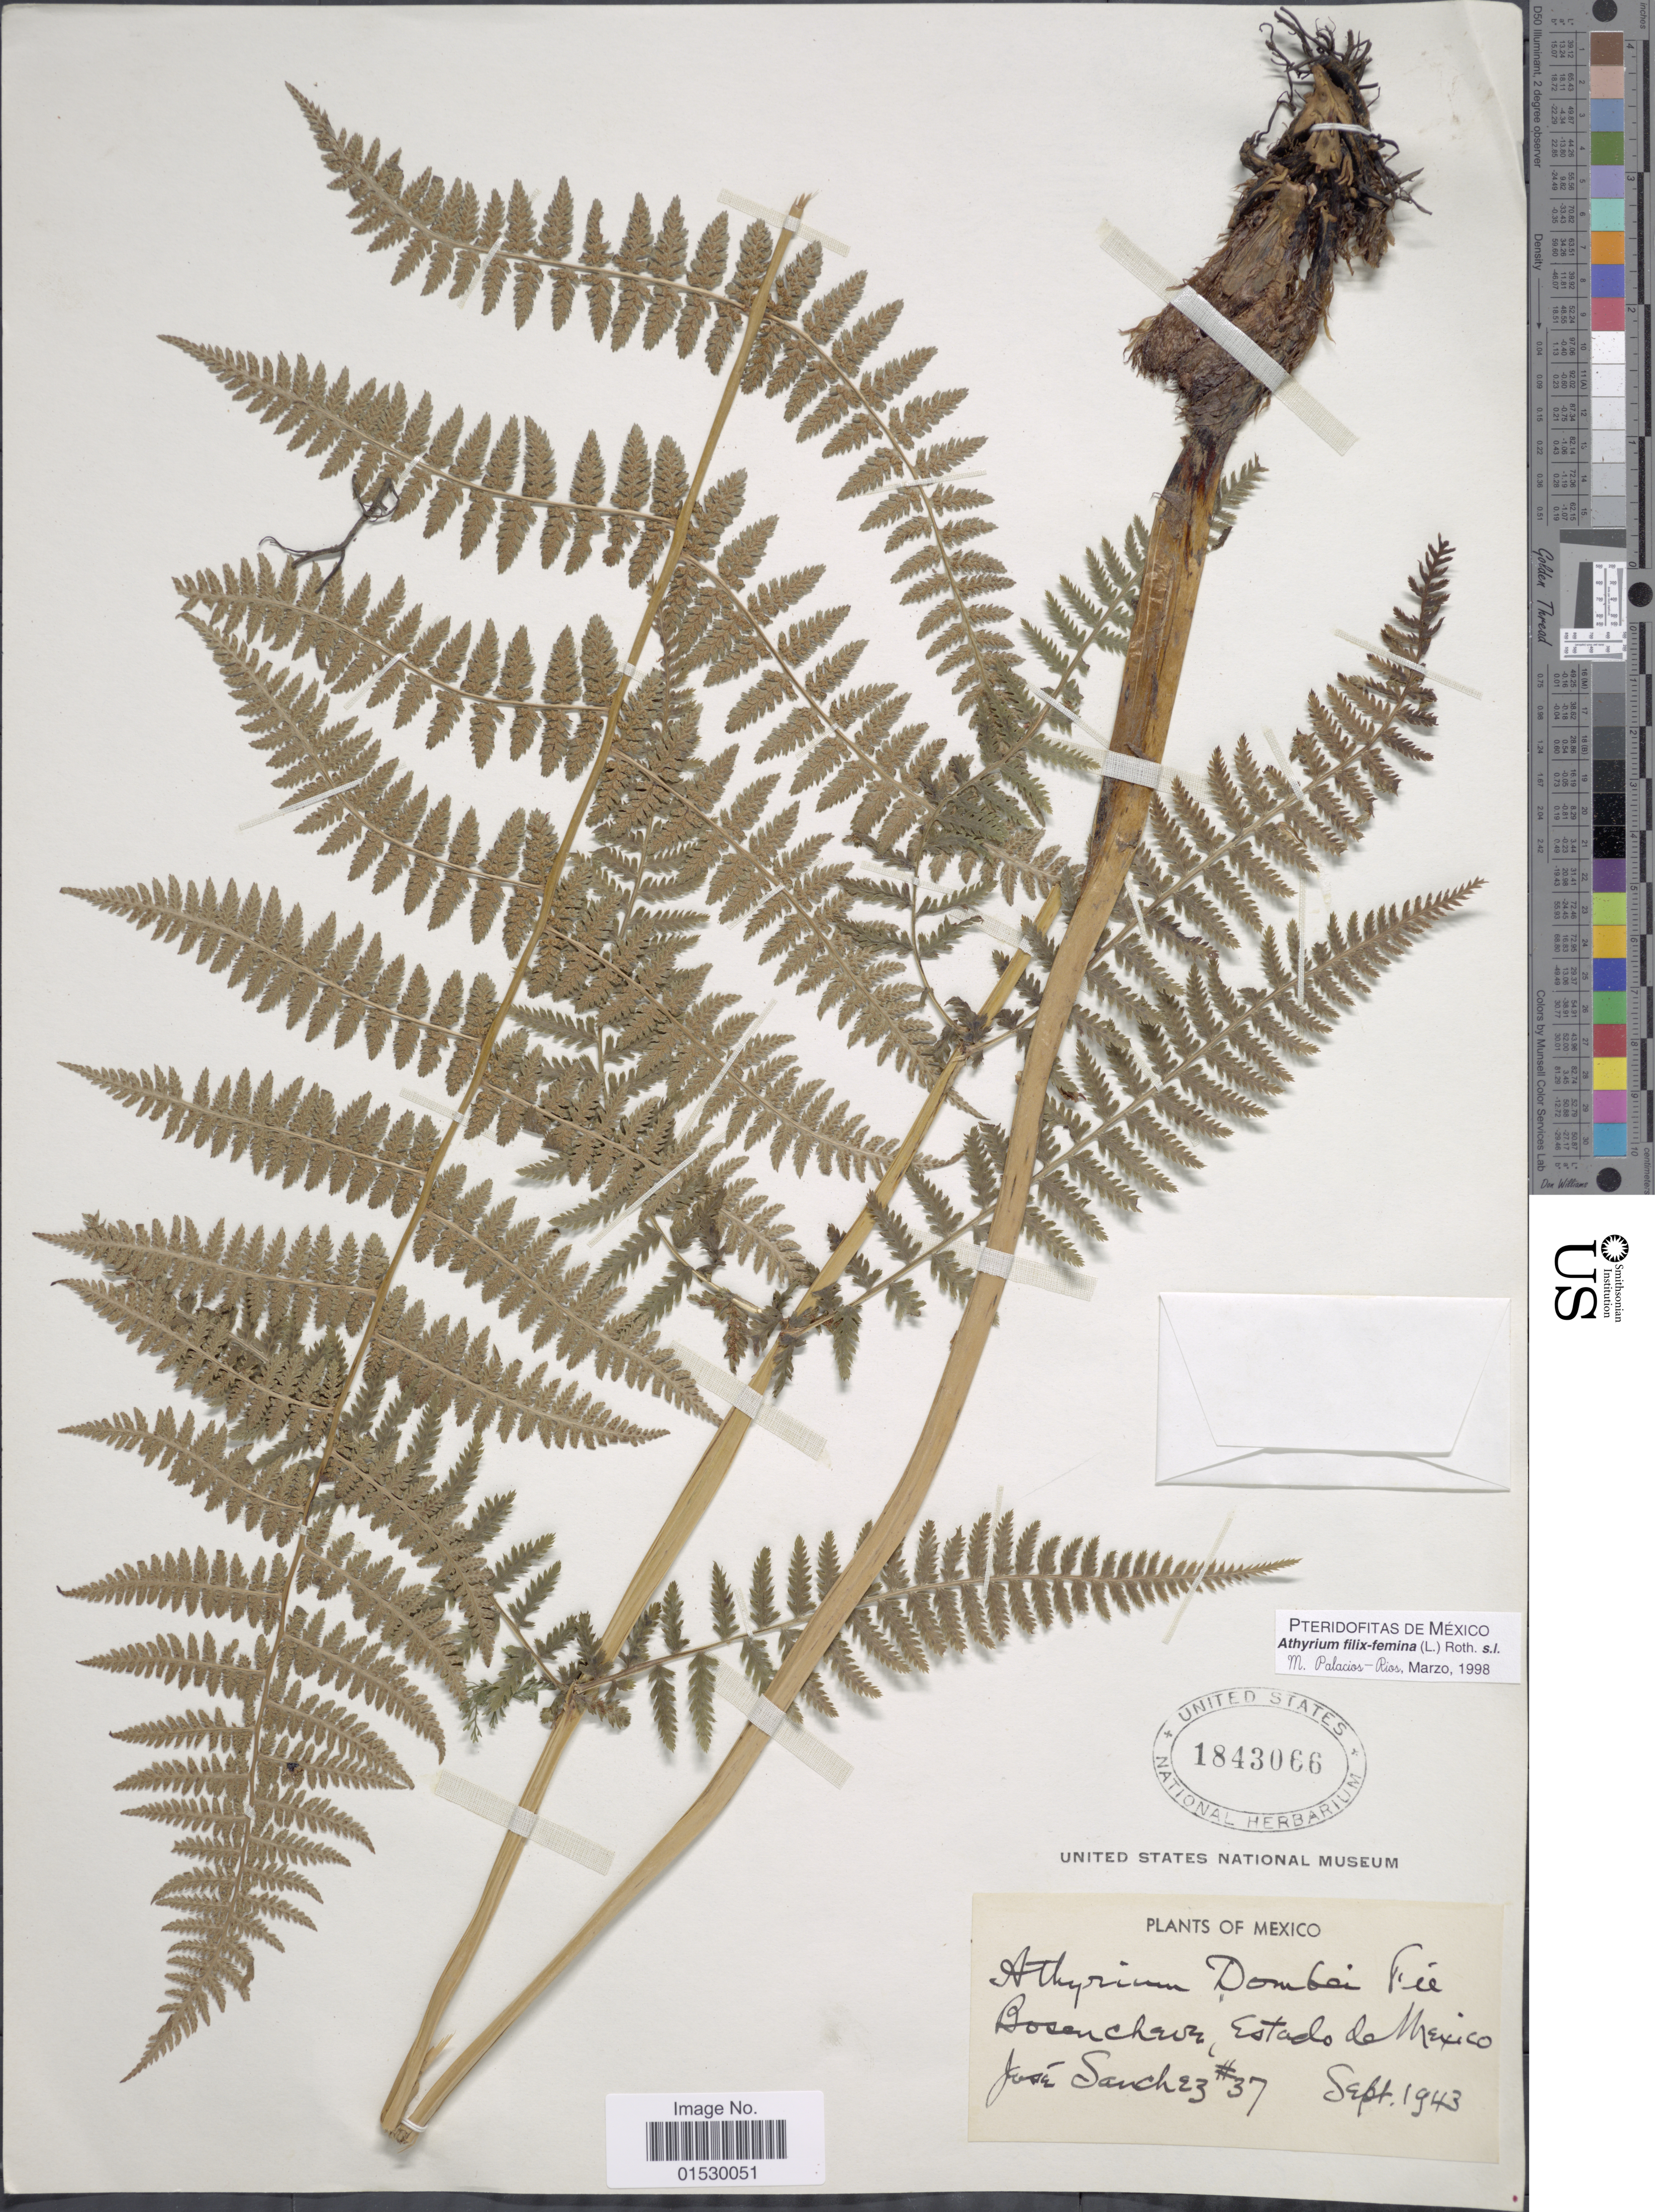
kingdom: Plantae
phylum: Tracheophyta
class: Polypodiopsida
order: Polypodiales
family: Athyriaceae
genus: Athyrium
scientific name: Athyrium dombei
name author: (Desv.) C. Chr.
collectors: J. Sánchez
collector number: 37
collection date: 1943-09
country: Mexico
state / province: México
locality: Bosencheve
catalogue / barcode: US 1843066